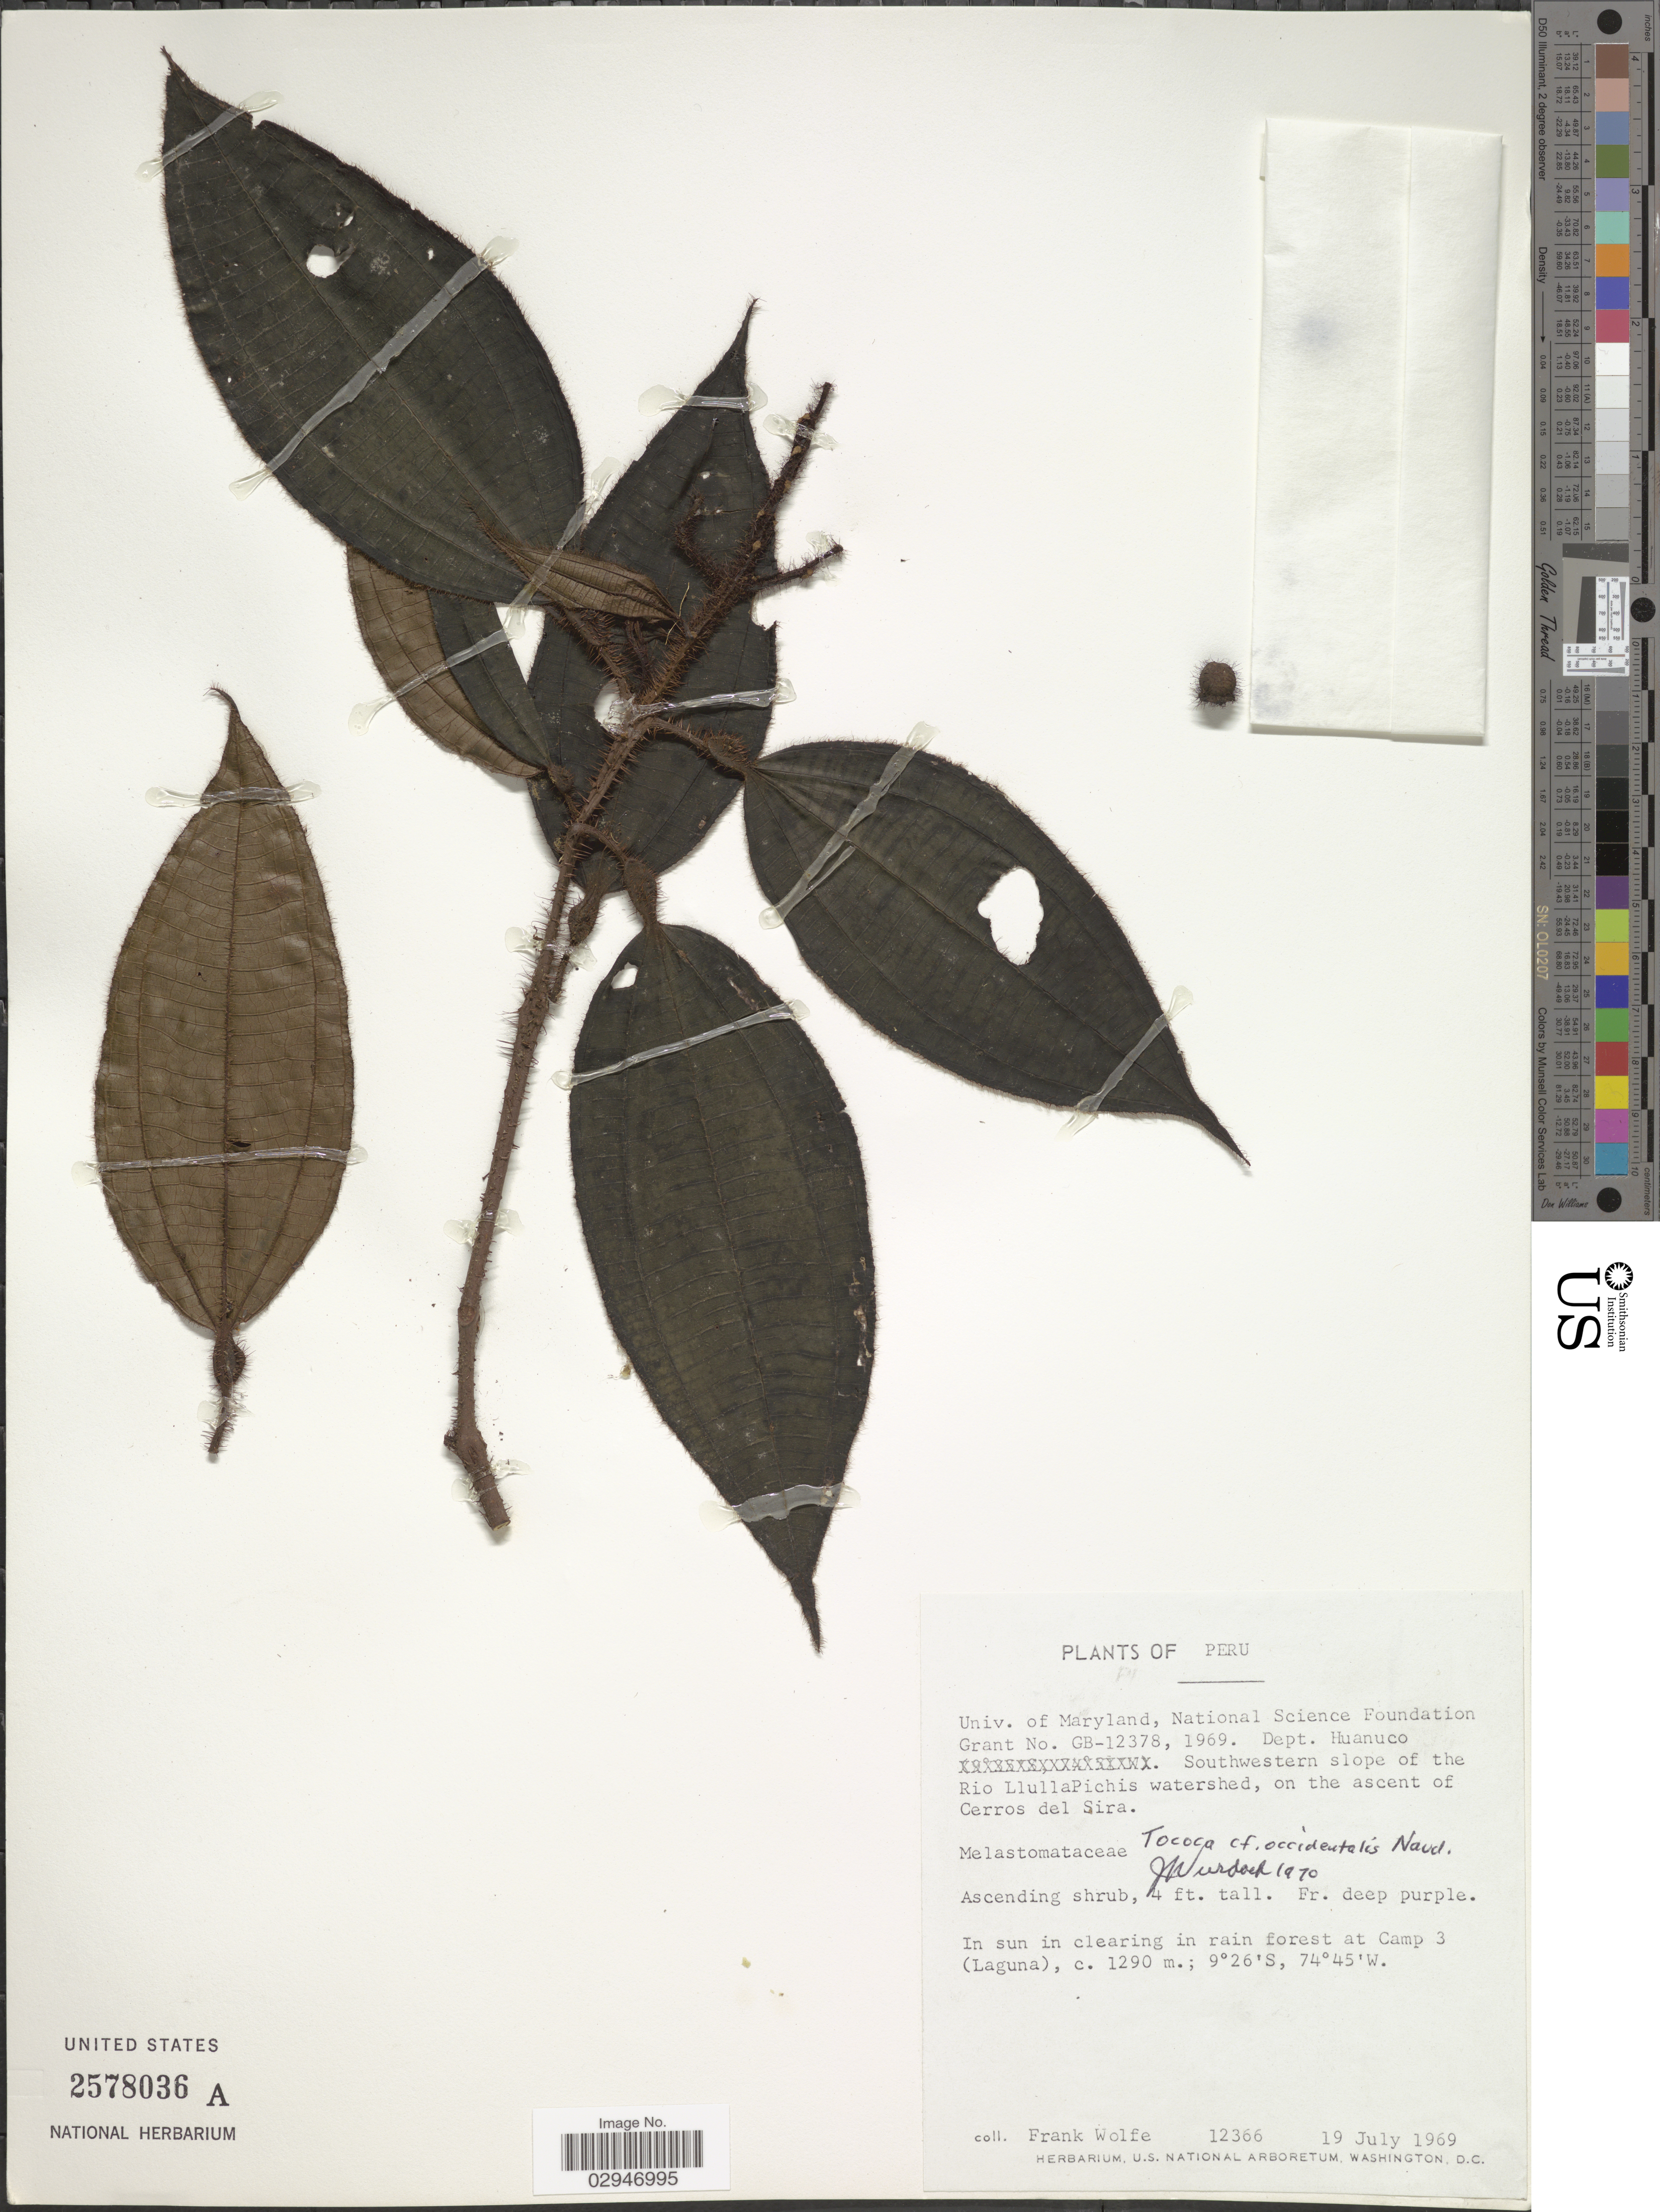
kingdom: Plantae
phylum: Tracheophyta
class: Magnoliopsida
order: Myrtales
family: Melastomataceae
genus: Tococa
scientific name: Tococa occidentalis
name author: Naudin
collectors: F. Wolfe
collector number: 12366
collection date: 1969-07-19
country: Peru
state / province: Huánuco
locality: Dept. Huanuco. Southwestern slope of the Rio LlullaPichis watershed, on the ascent of Cerros del Sira. In sun in clearing in rain forest at Camp 3 (Laguna).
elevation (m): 1290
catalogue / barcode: US 2578036A